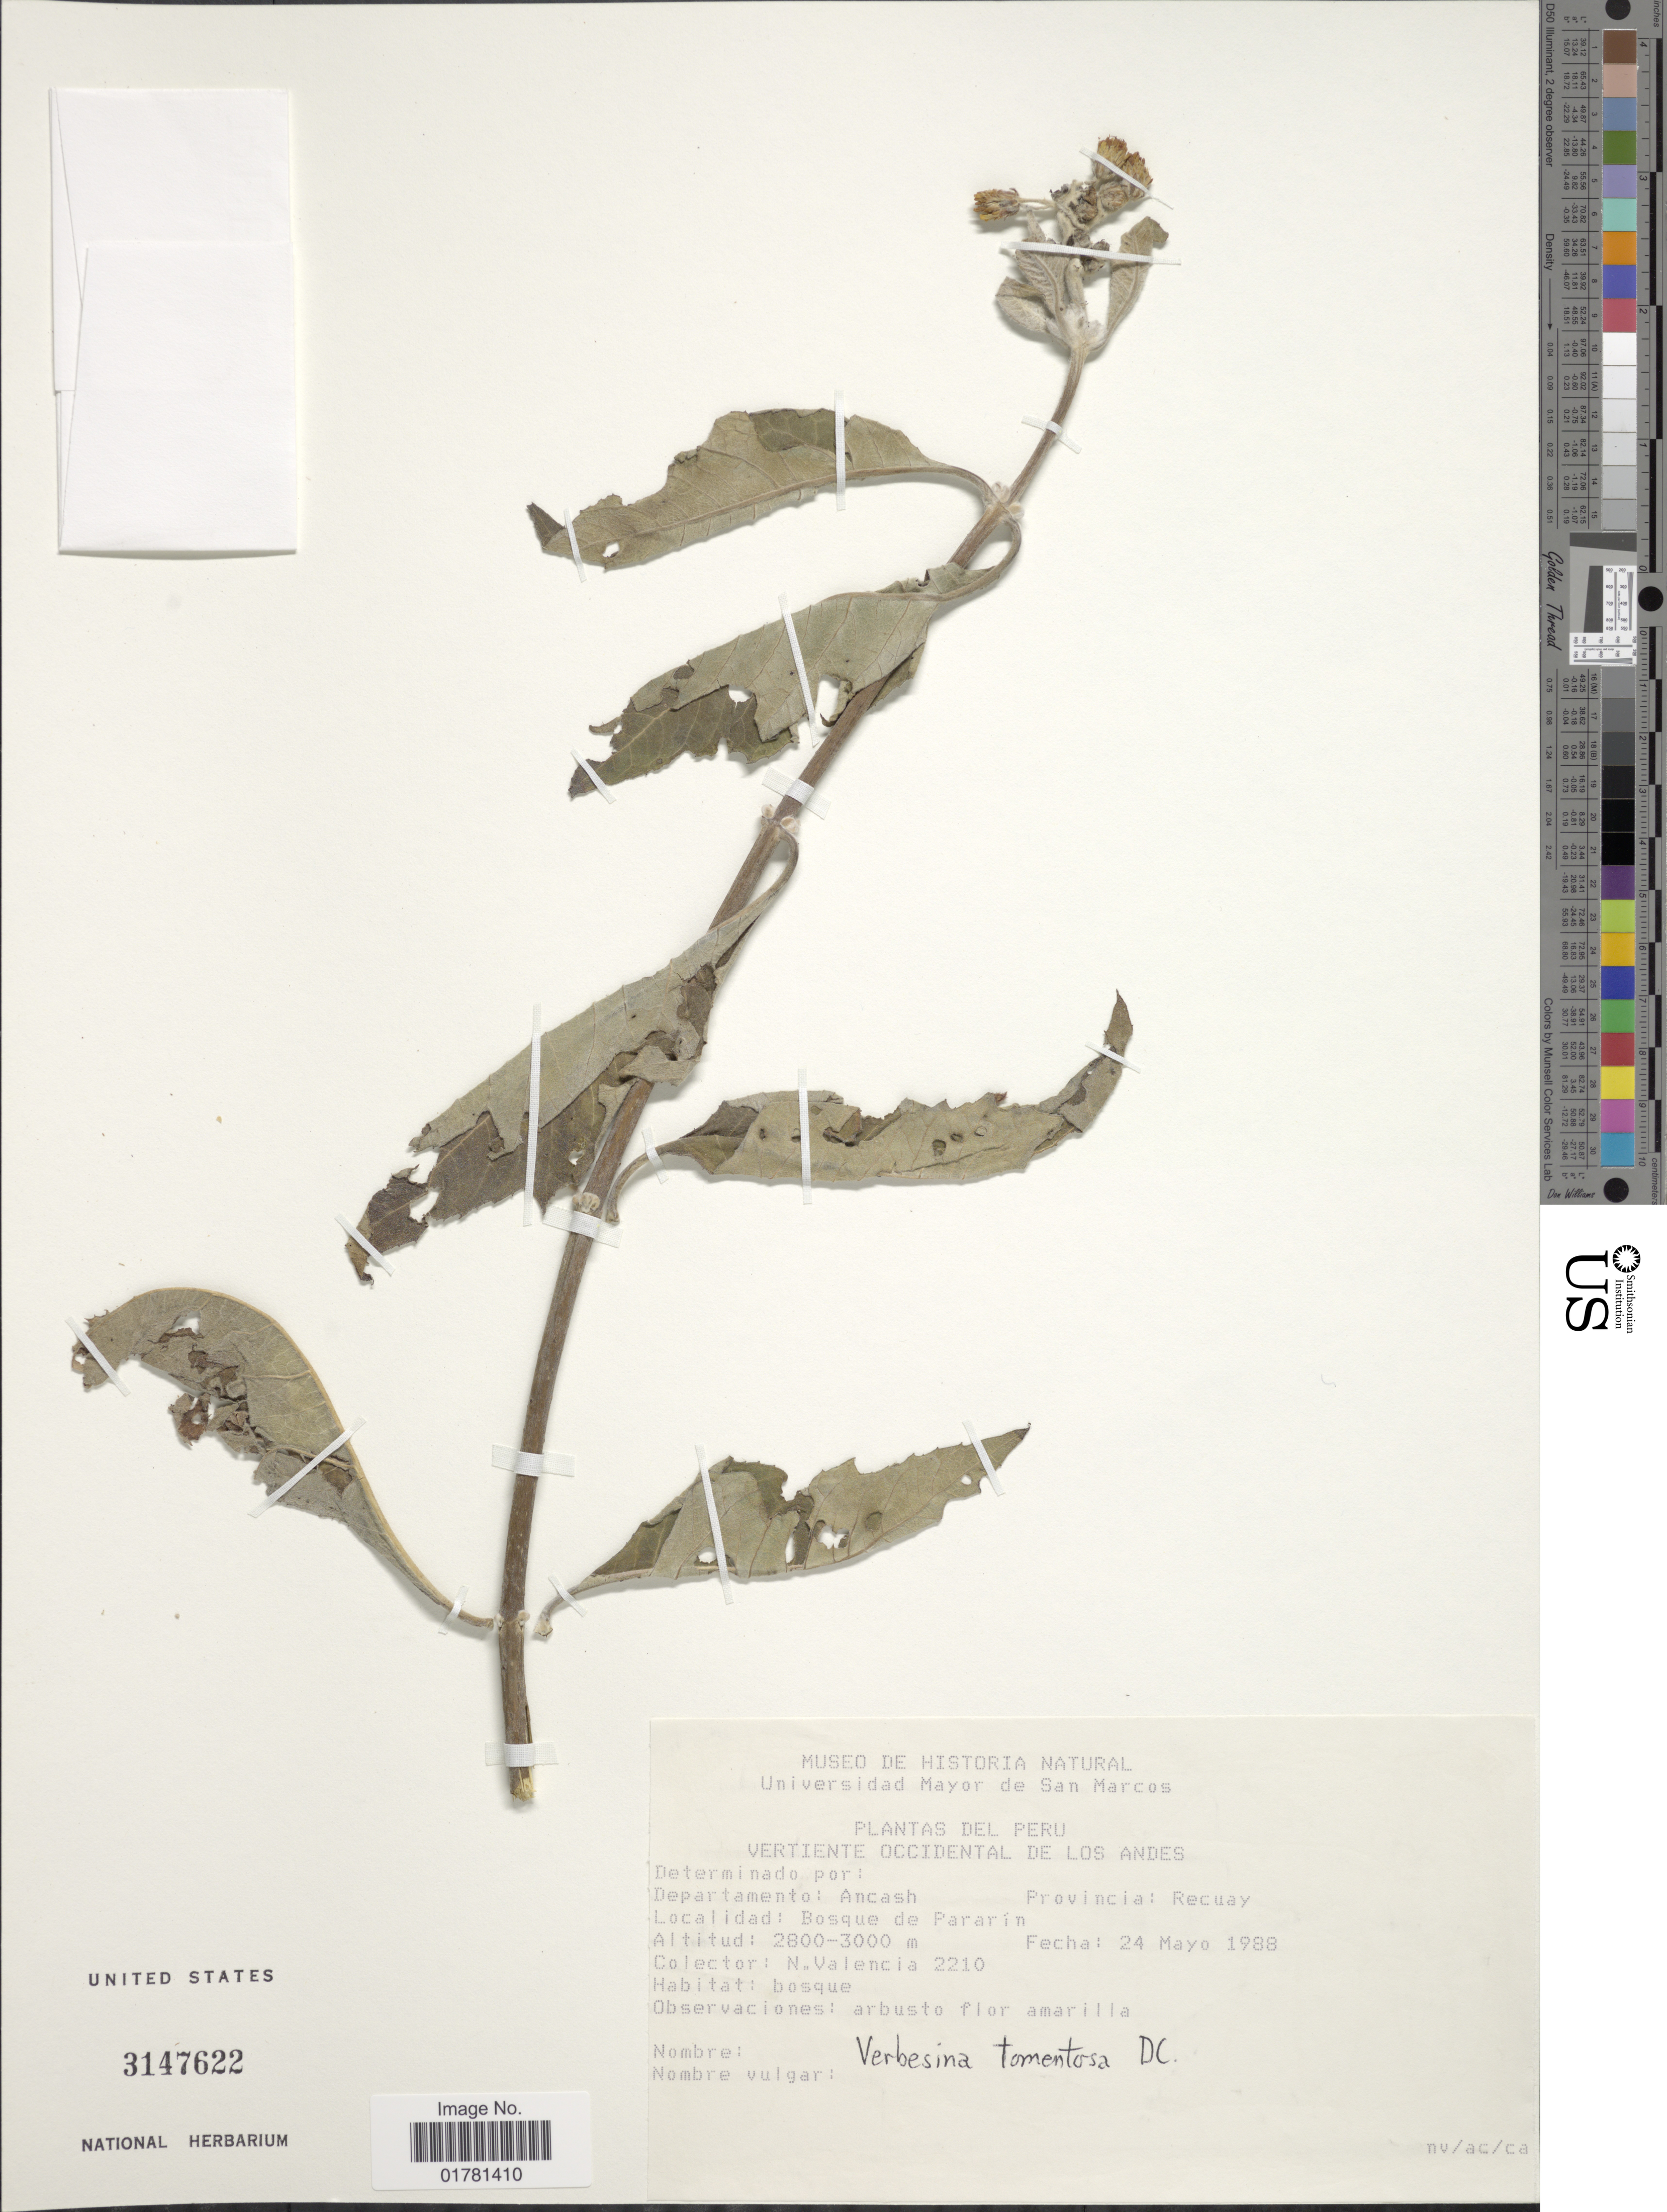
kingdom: Plantae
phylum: Tracheophyta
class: Magnoliopsida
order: Asterales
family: Asteraceae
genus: Verbesina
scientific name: Verbesina tomentosa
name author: DC.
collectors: N. Valencia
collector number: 2210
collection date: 1988-05-24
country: Peru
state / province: Ancash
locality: Vertiente Occidental de Los Andes, Departamento: Ancash, province: Recuay, Bsoque de Pararín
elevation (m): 2800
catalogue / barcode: US 3147622